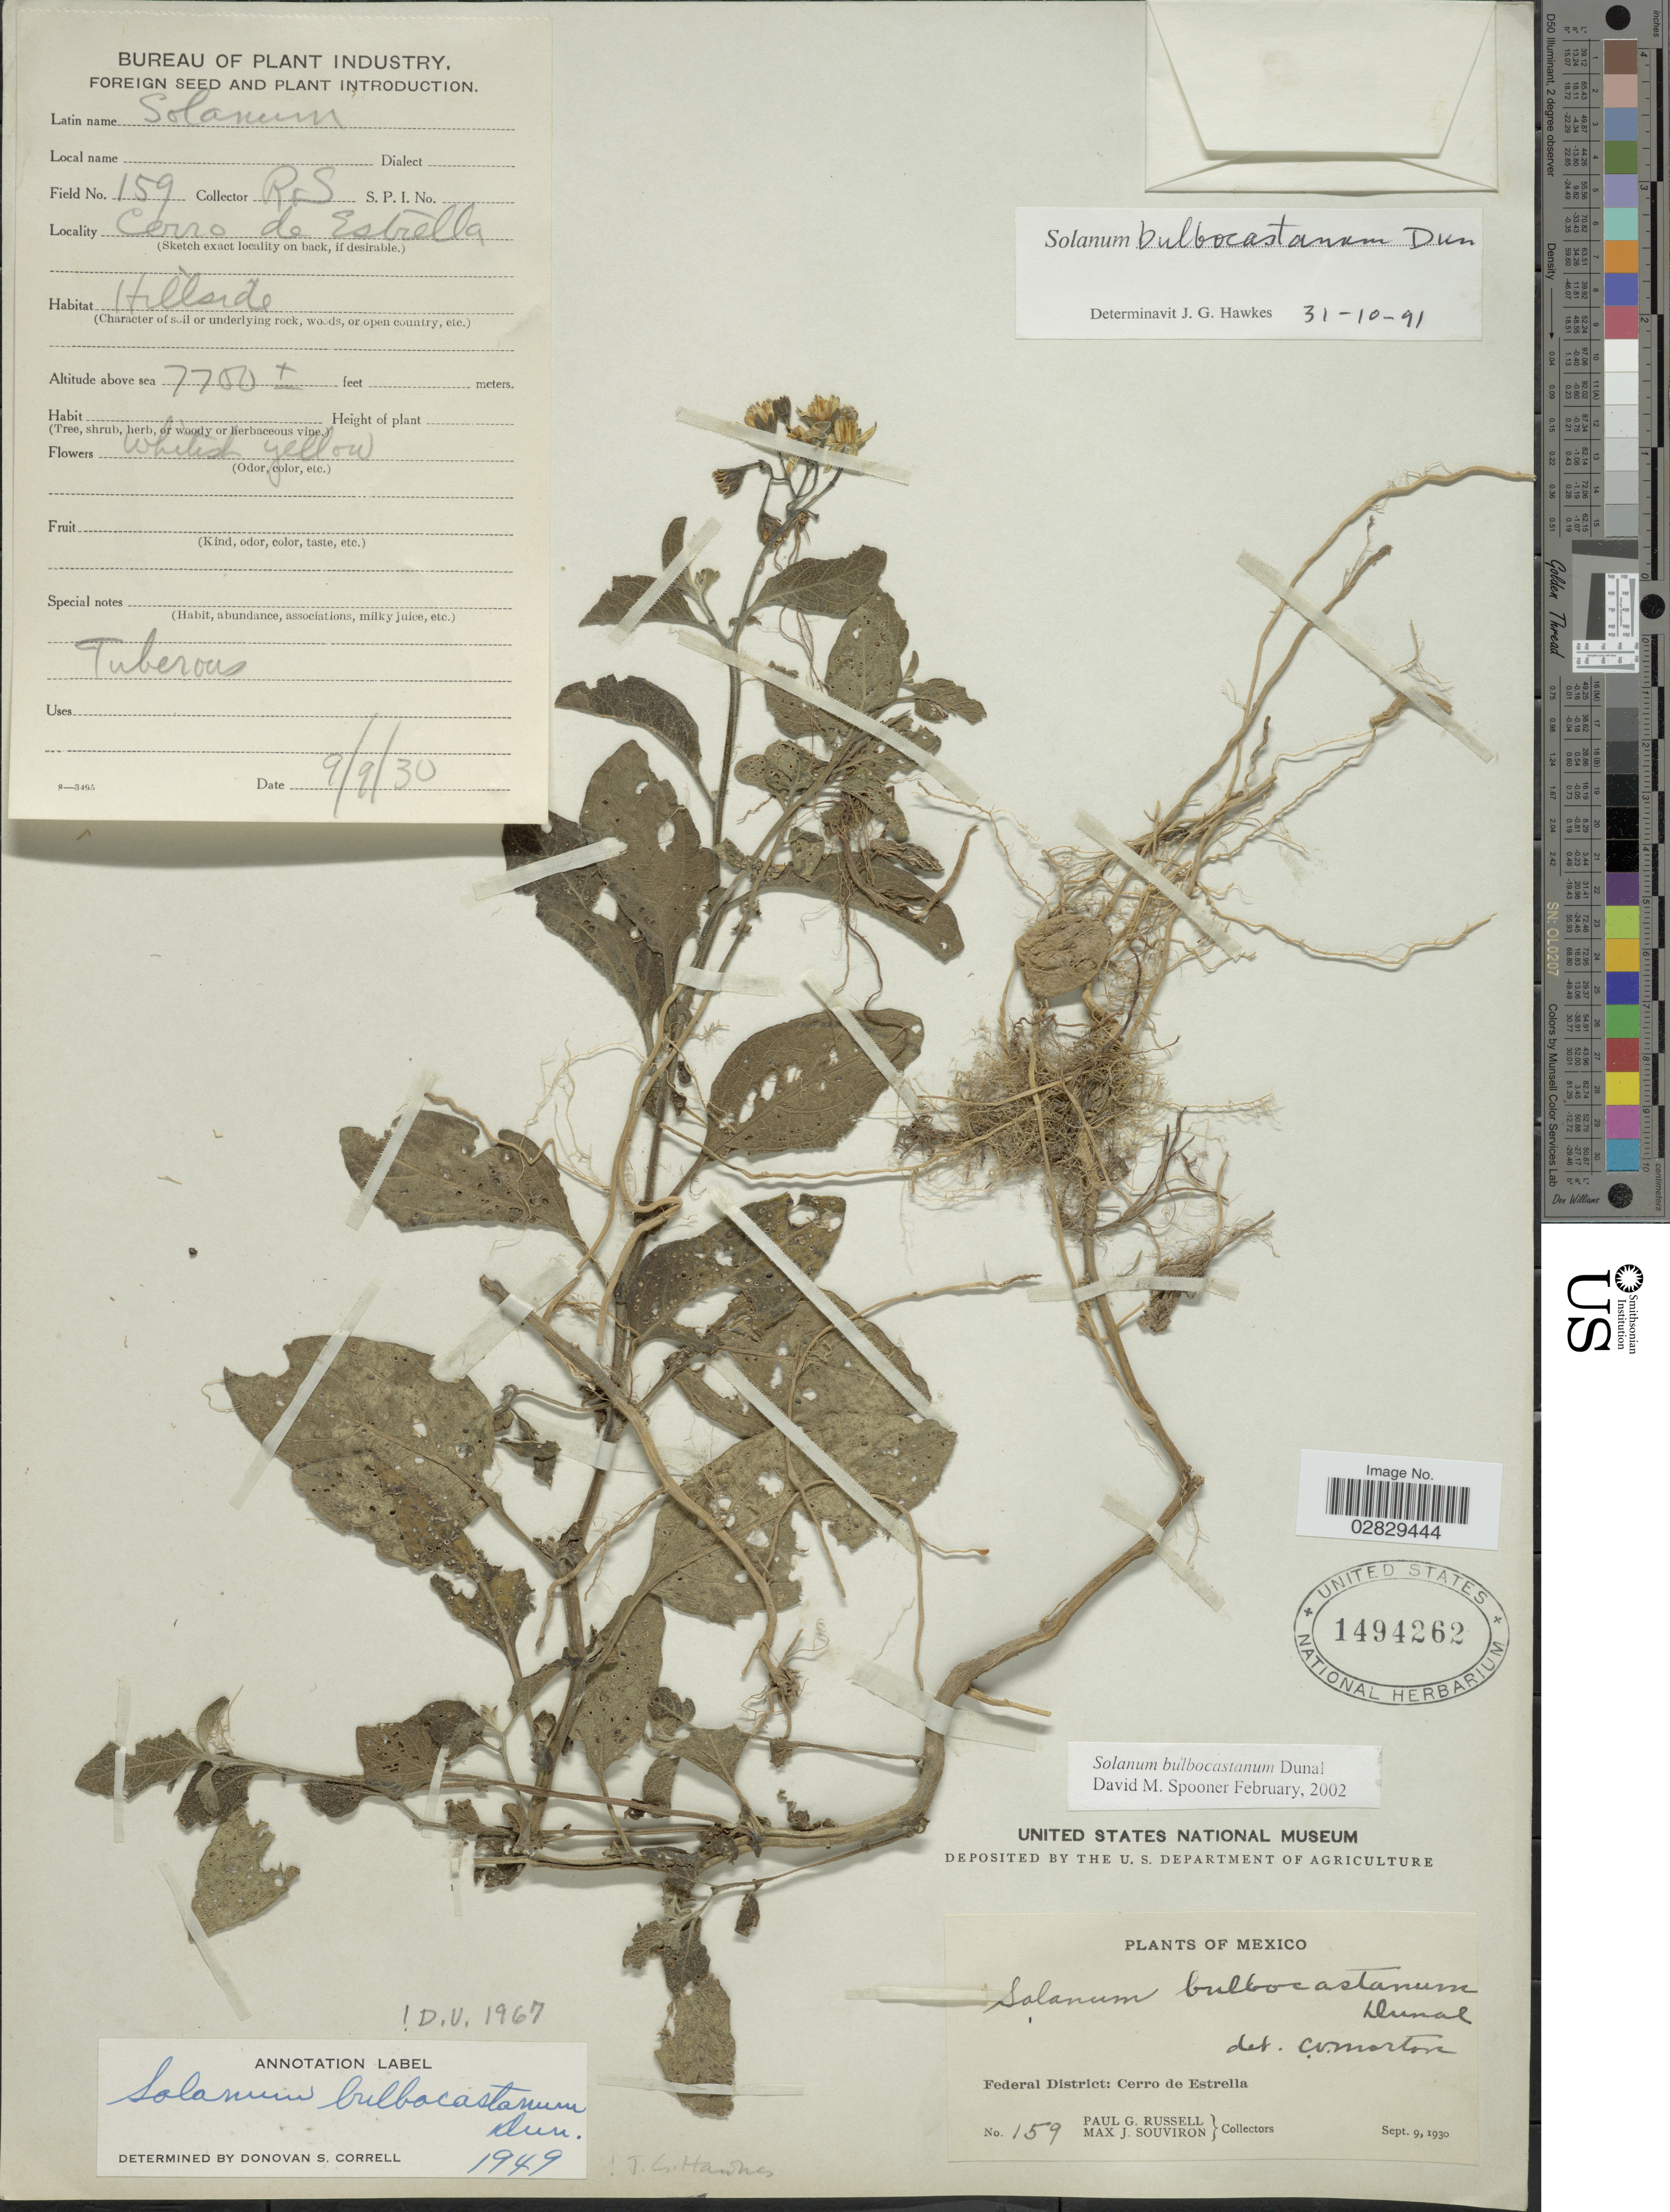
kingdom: Plantae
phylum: Tracheophyta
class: Magnoliopsida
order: Solanales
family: Solanaceae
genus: Solanum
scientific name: Solanum bulbocastanum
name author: Dunal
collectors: P. G. Russell & M. J. Souviron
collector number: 159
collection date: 1930-09-09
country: Mexico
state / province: Distrito Federal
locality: Federal District: Cerro de Estrella.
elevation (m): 2347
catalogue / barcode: US 1494262